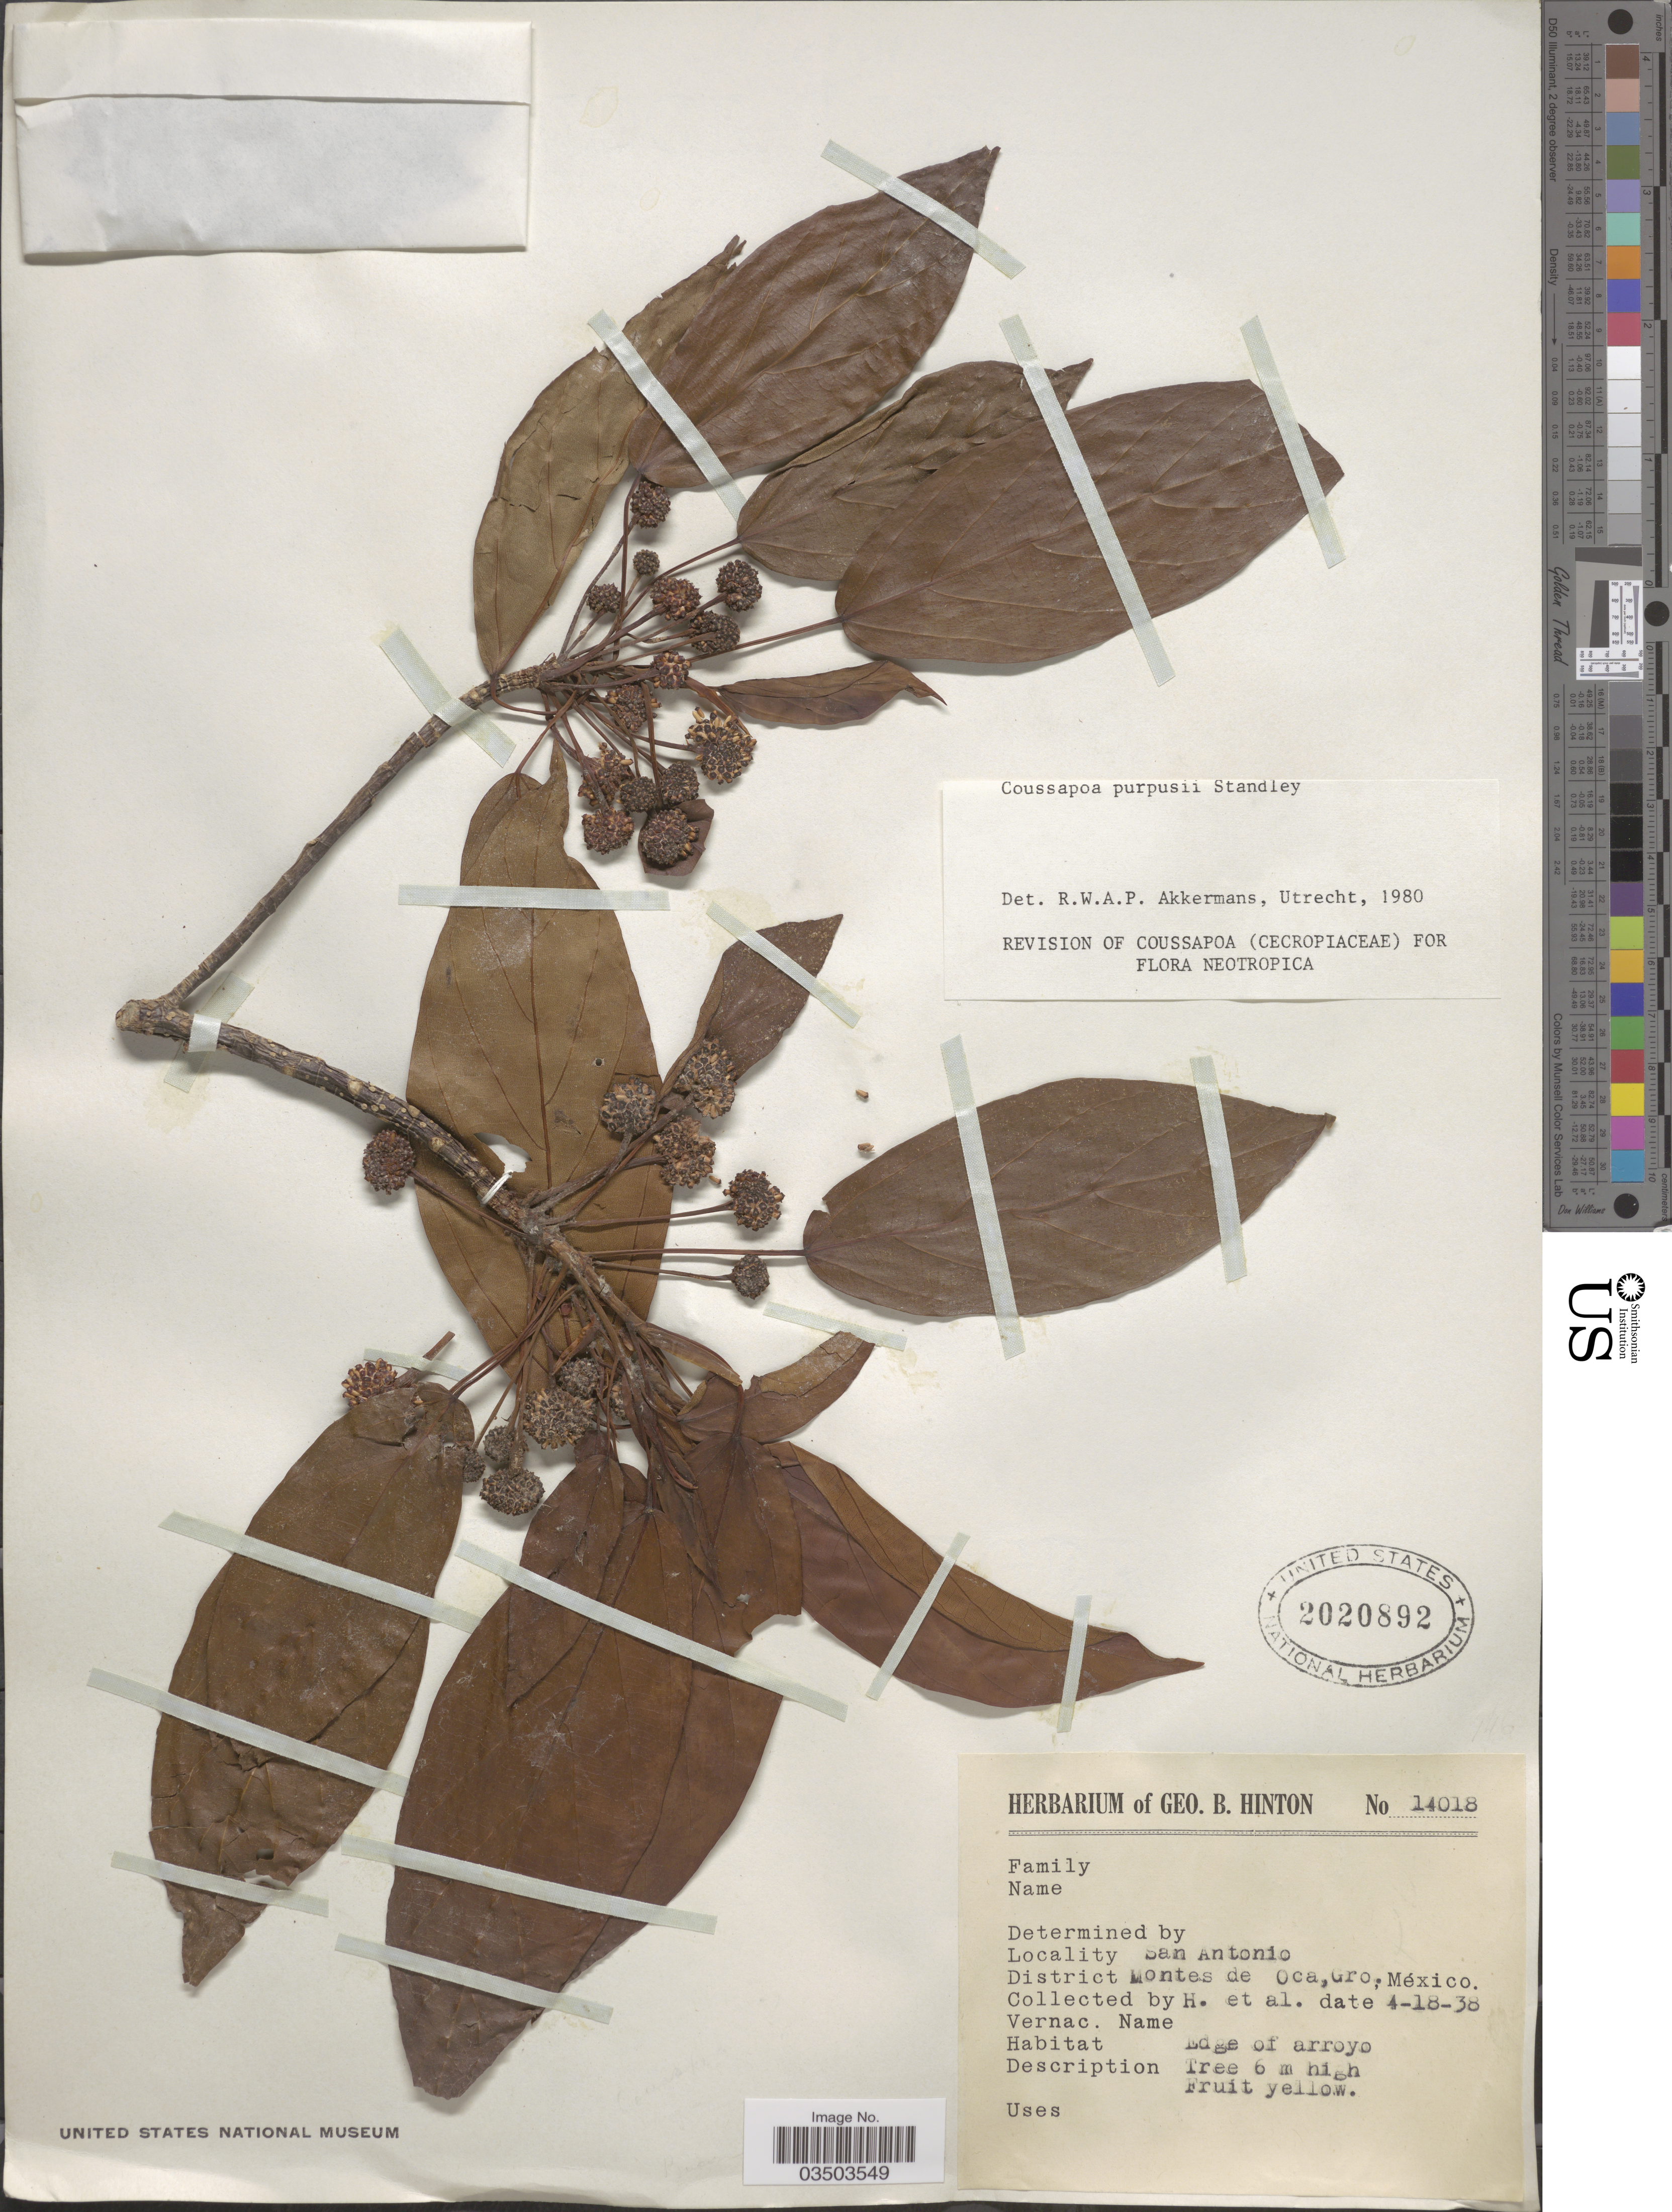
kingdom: Plantae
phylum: Tracheophyta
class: Magnoliopsida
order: Rosales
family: Urticaceae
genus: Coussapoa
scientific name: Coussapoa purpusii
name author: Standl.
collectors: G. B. Hinton & et al.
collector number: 14018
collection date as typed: Transcribed d/m/y: 18/4/38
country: Mexico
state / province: Guerrero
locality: San Antonio. District Montes de Oca.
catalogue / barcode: US 2020892